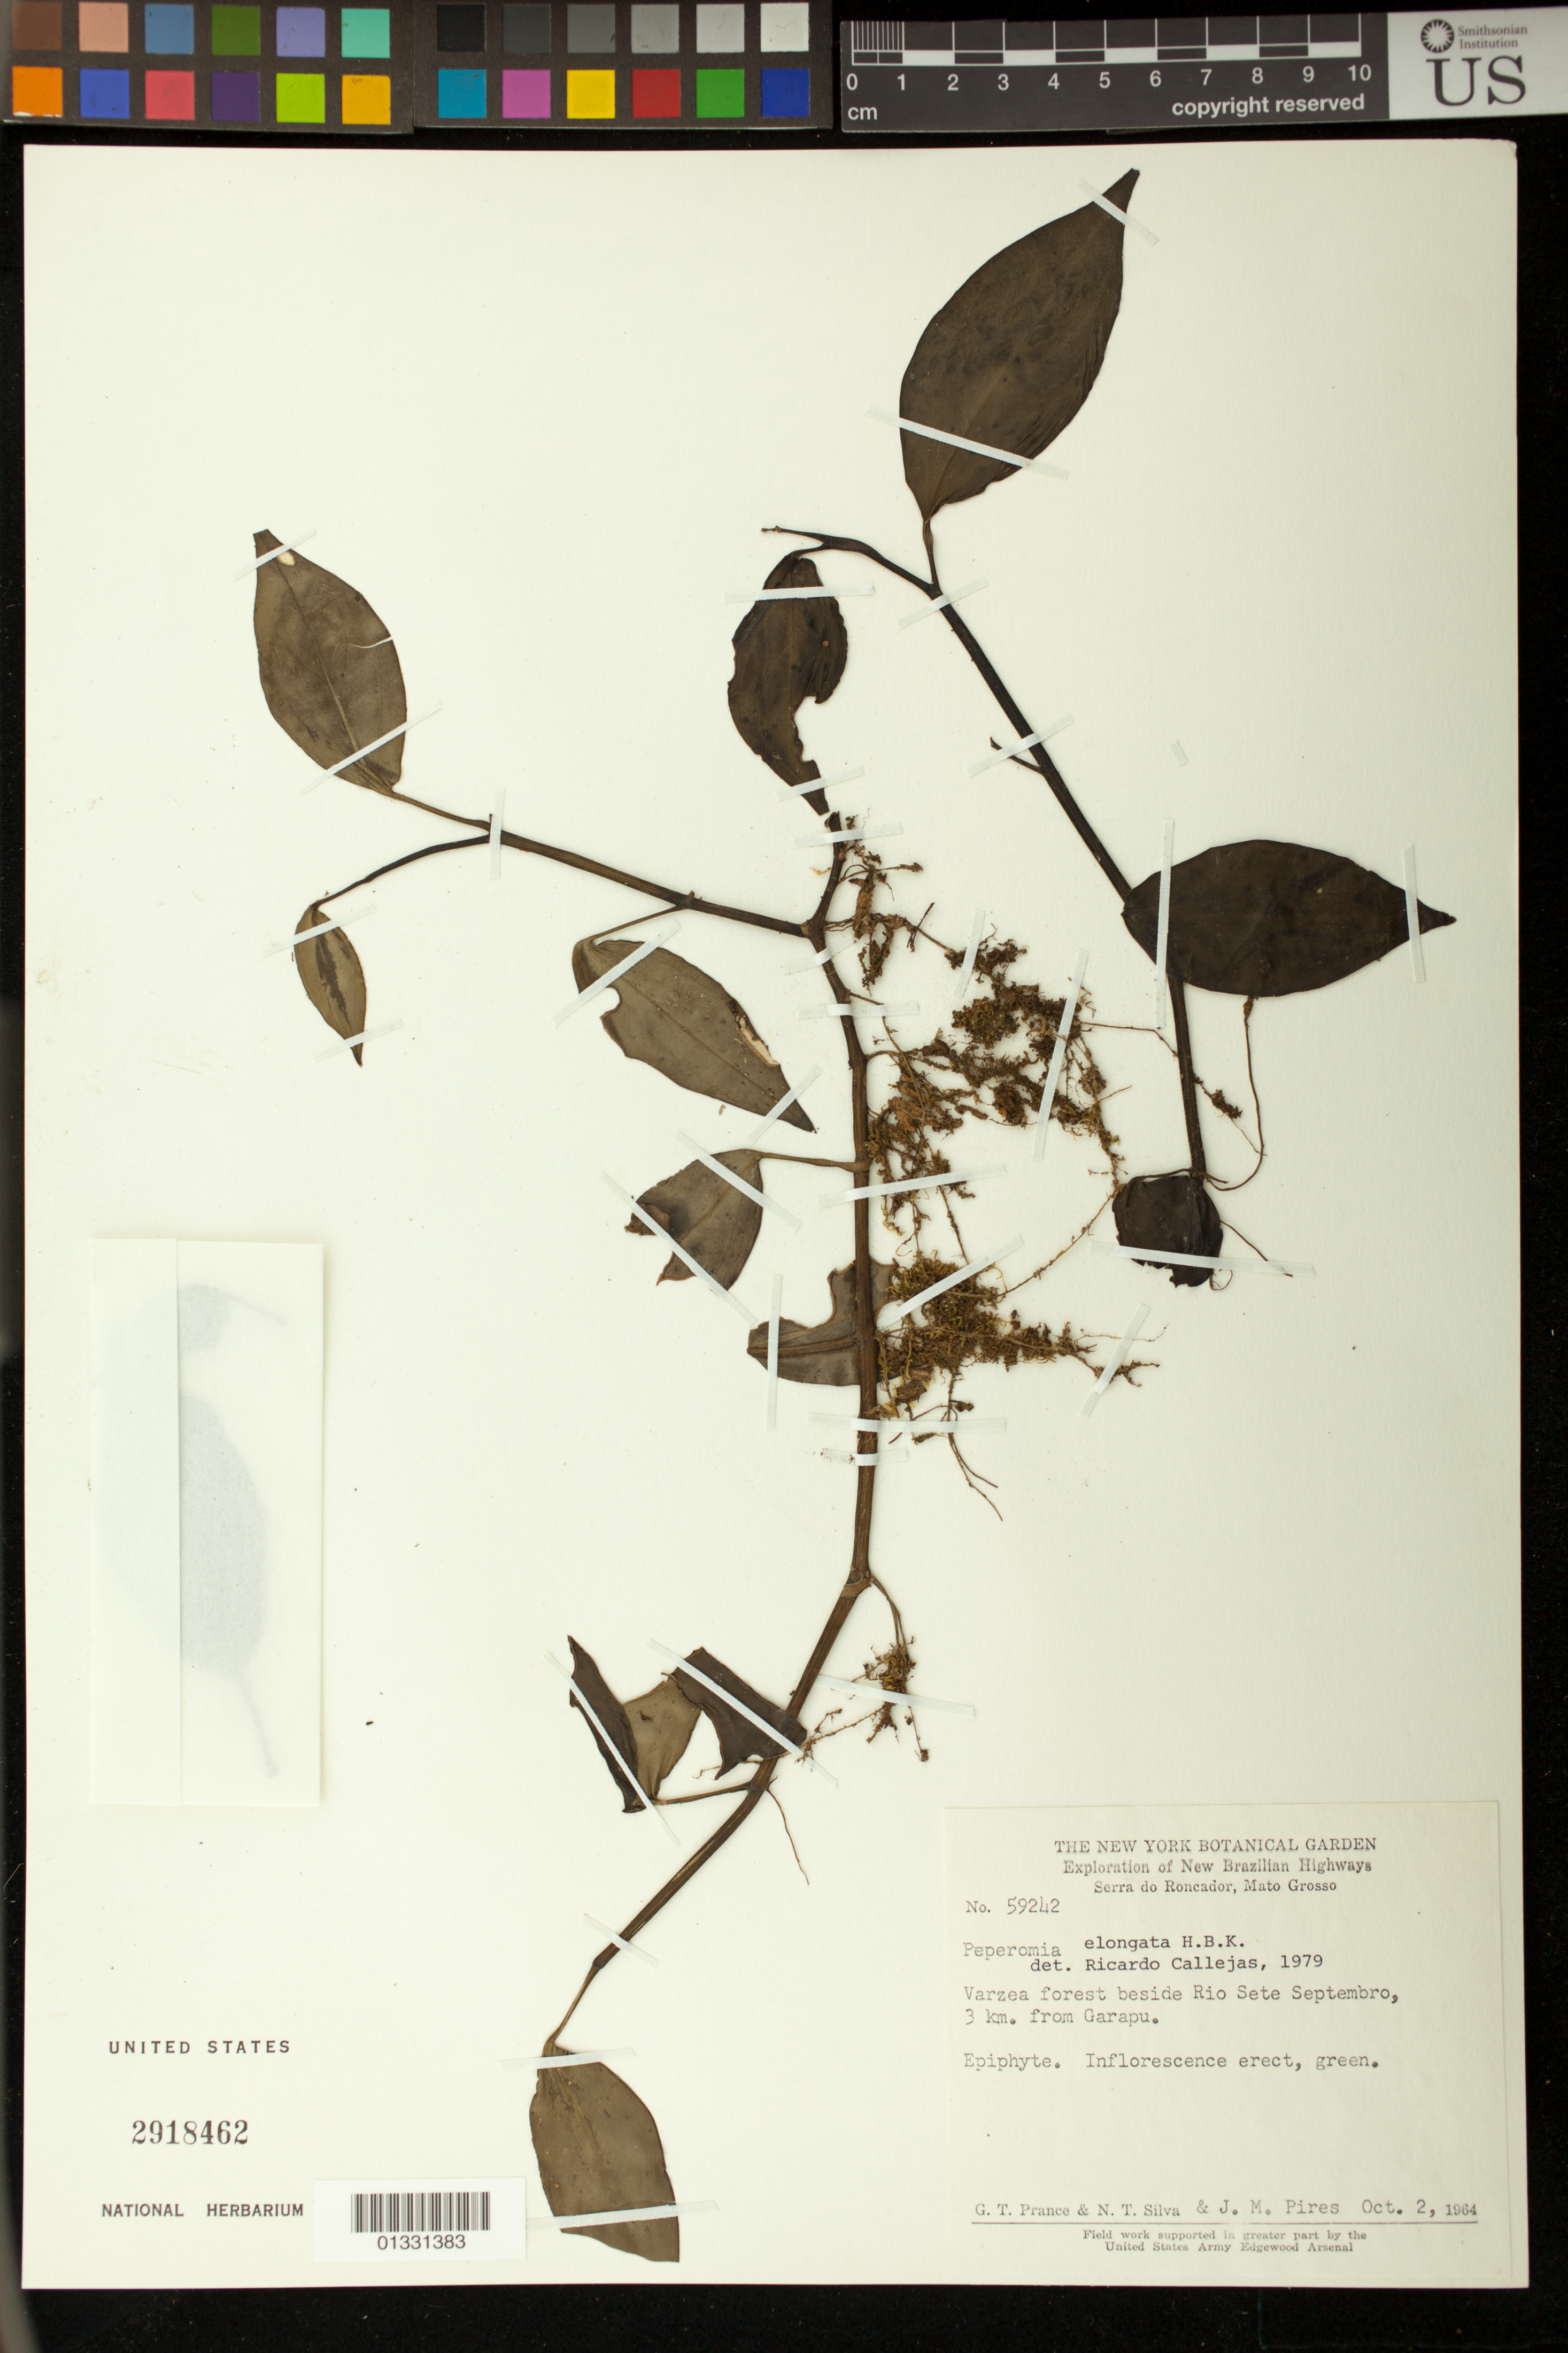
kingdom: Plantae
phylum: Tracheophyta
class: Magnoliopsida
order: Piperales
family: Piperaceae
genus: Peperomia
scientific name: Peperomia elongata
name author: Kunth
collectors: G. T. Prance, N. Silva & J. M. Pires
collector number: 59242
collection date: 1964-10-02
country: Brazil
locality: Serra do Roncador. Beside Rio Sete Septembro 3 km from Garapu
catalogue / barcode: US 2918462